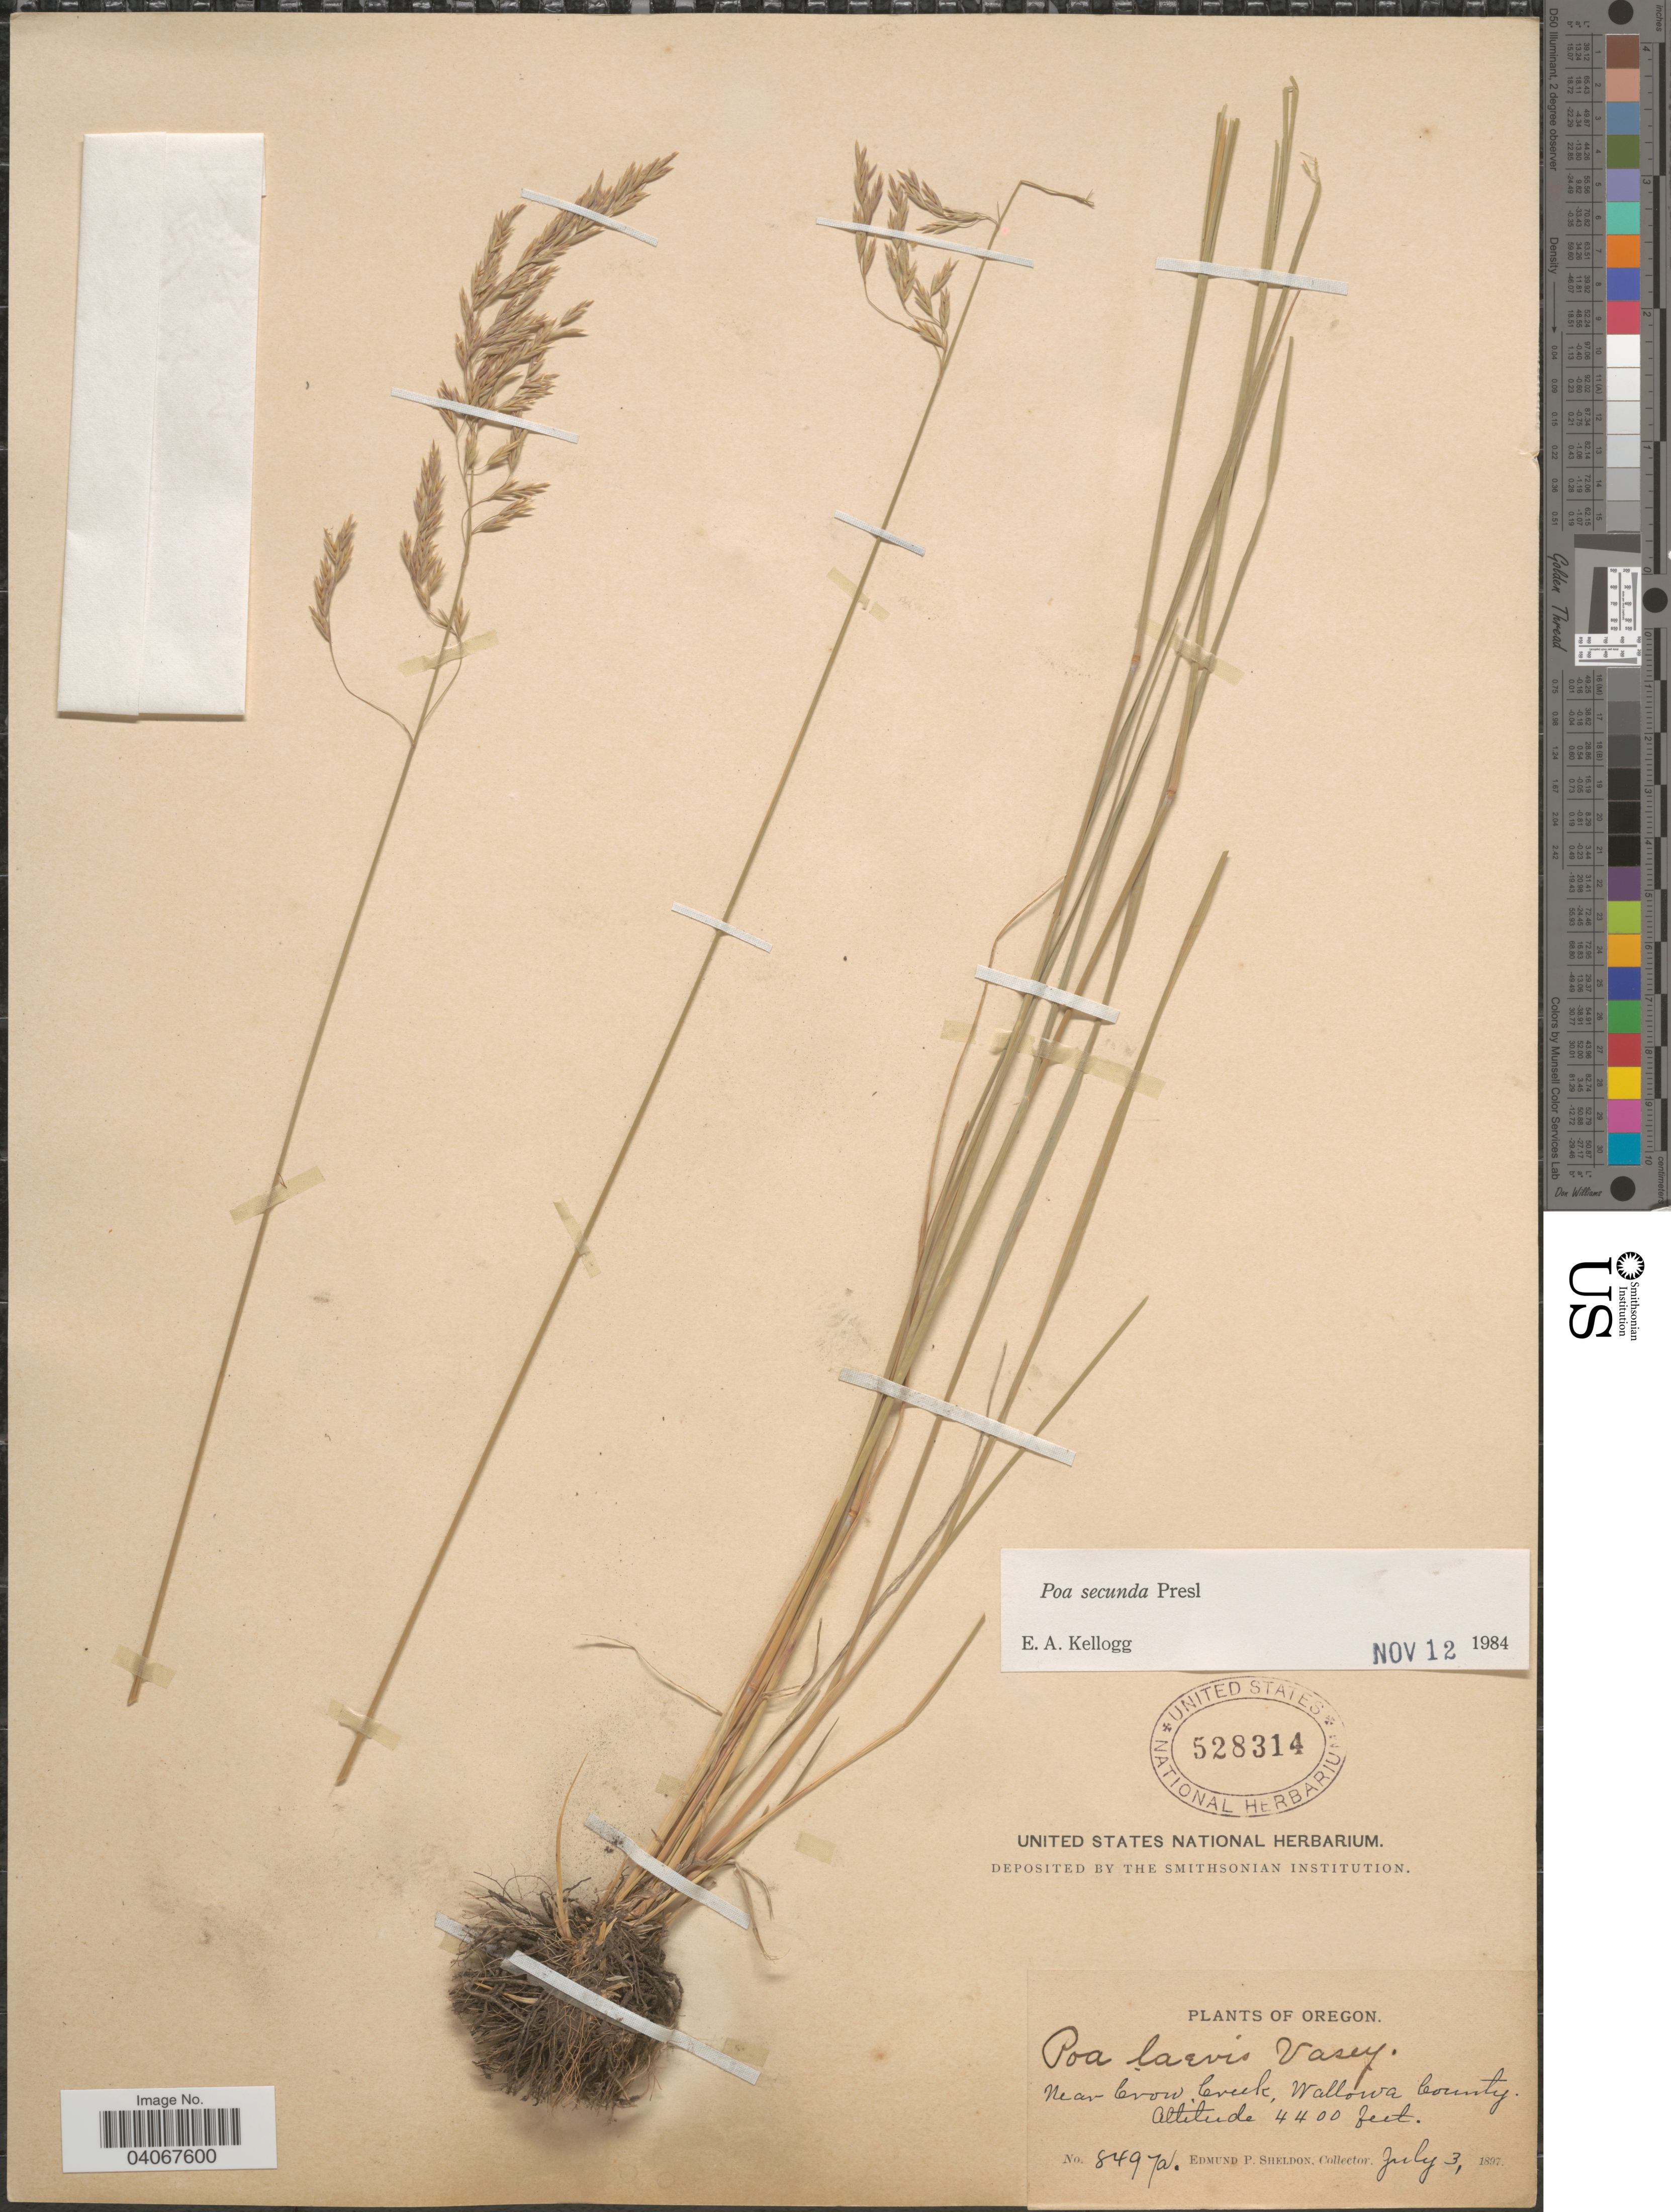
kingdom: Plantae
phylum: Tracheophyta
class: Liliopsida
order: Poales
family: Poaceae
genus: Poa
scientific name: Poa secunda subsp. secunda var. secunda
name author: J. Presl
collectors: E. P. Sheldon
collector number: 8497a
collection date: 1897-07-03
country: United States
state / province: Oregon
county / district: Wallowa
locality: Near Crow Creek, Wallowa County.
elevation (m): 1341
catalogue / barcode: US 528314